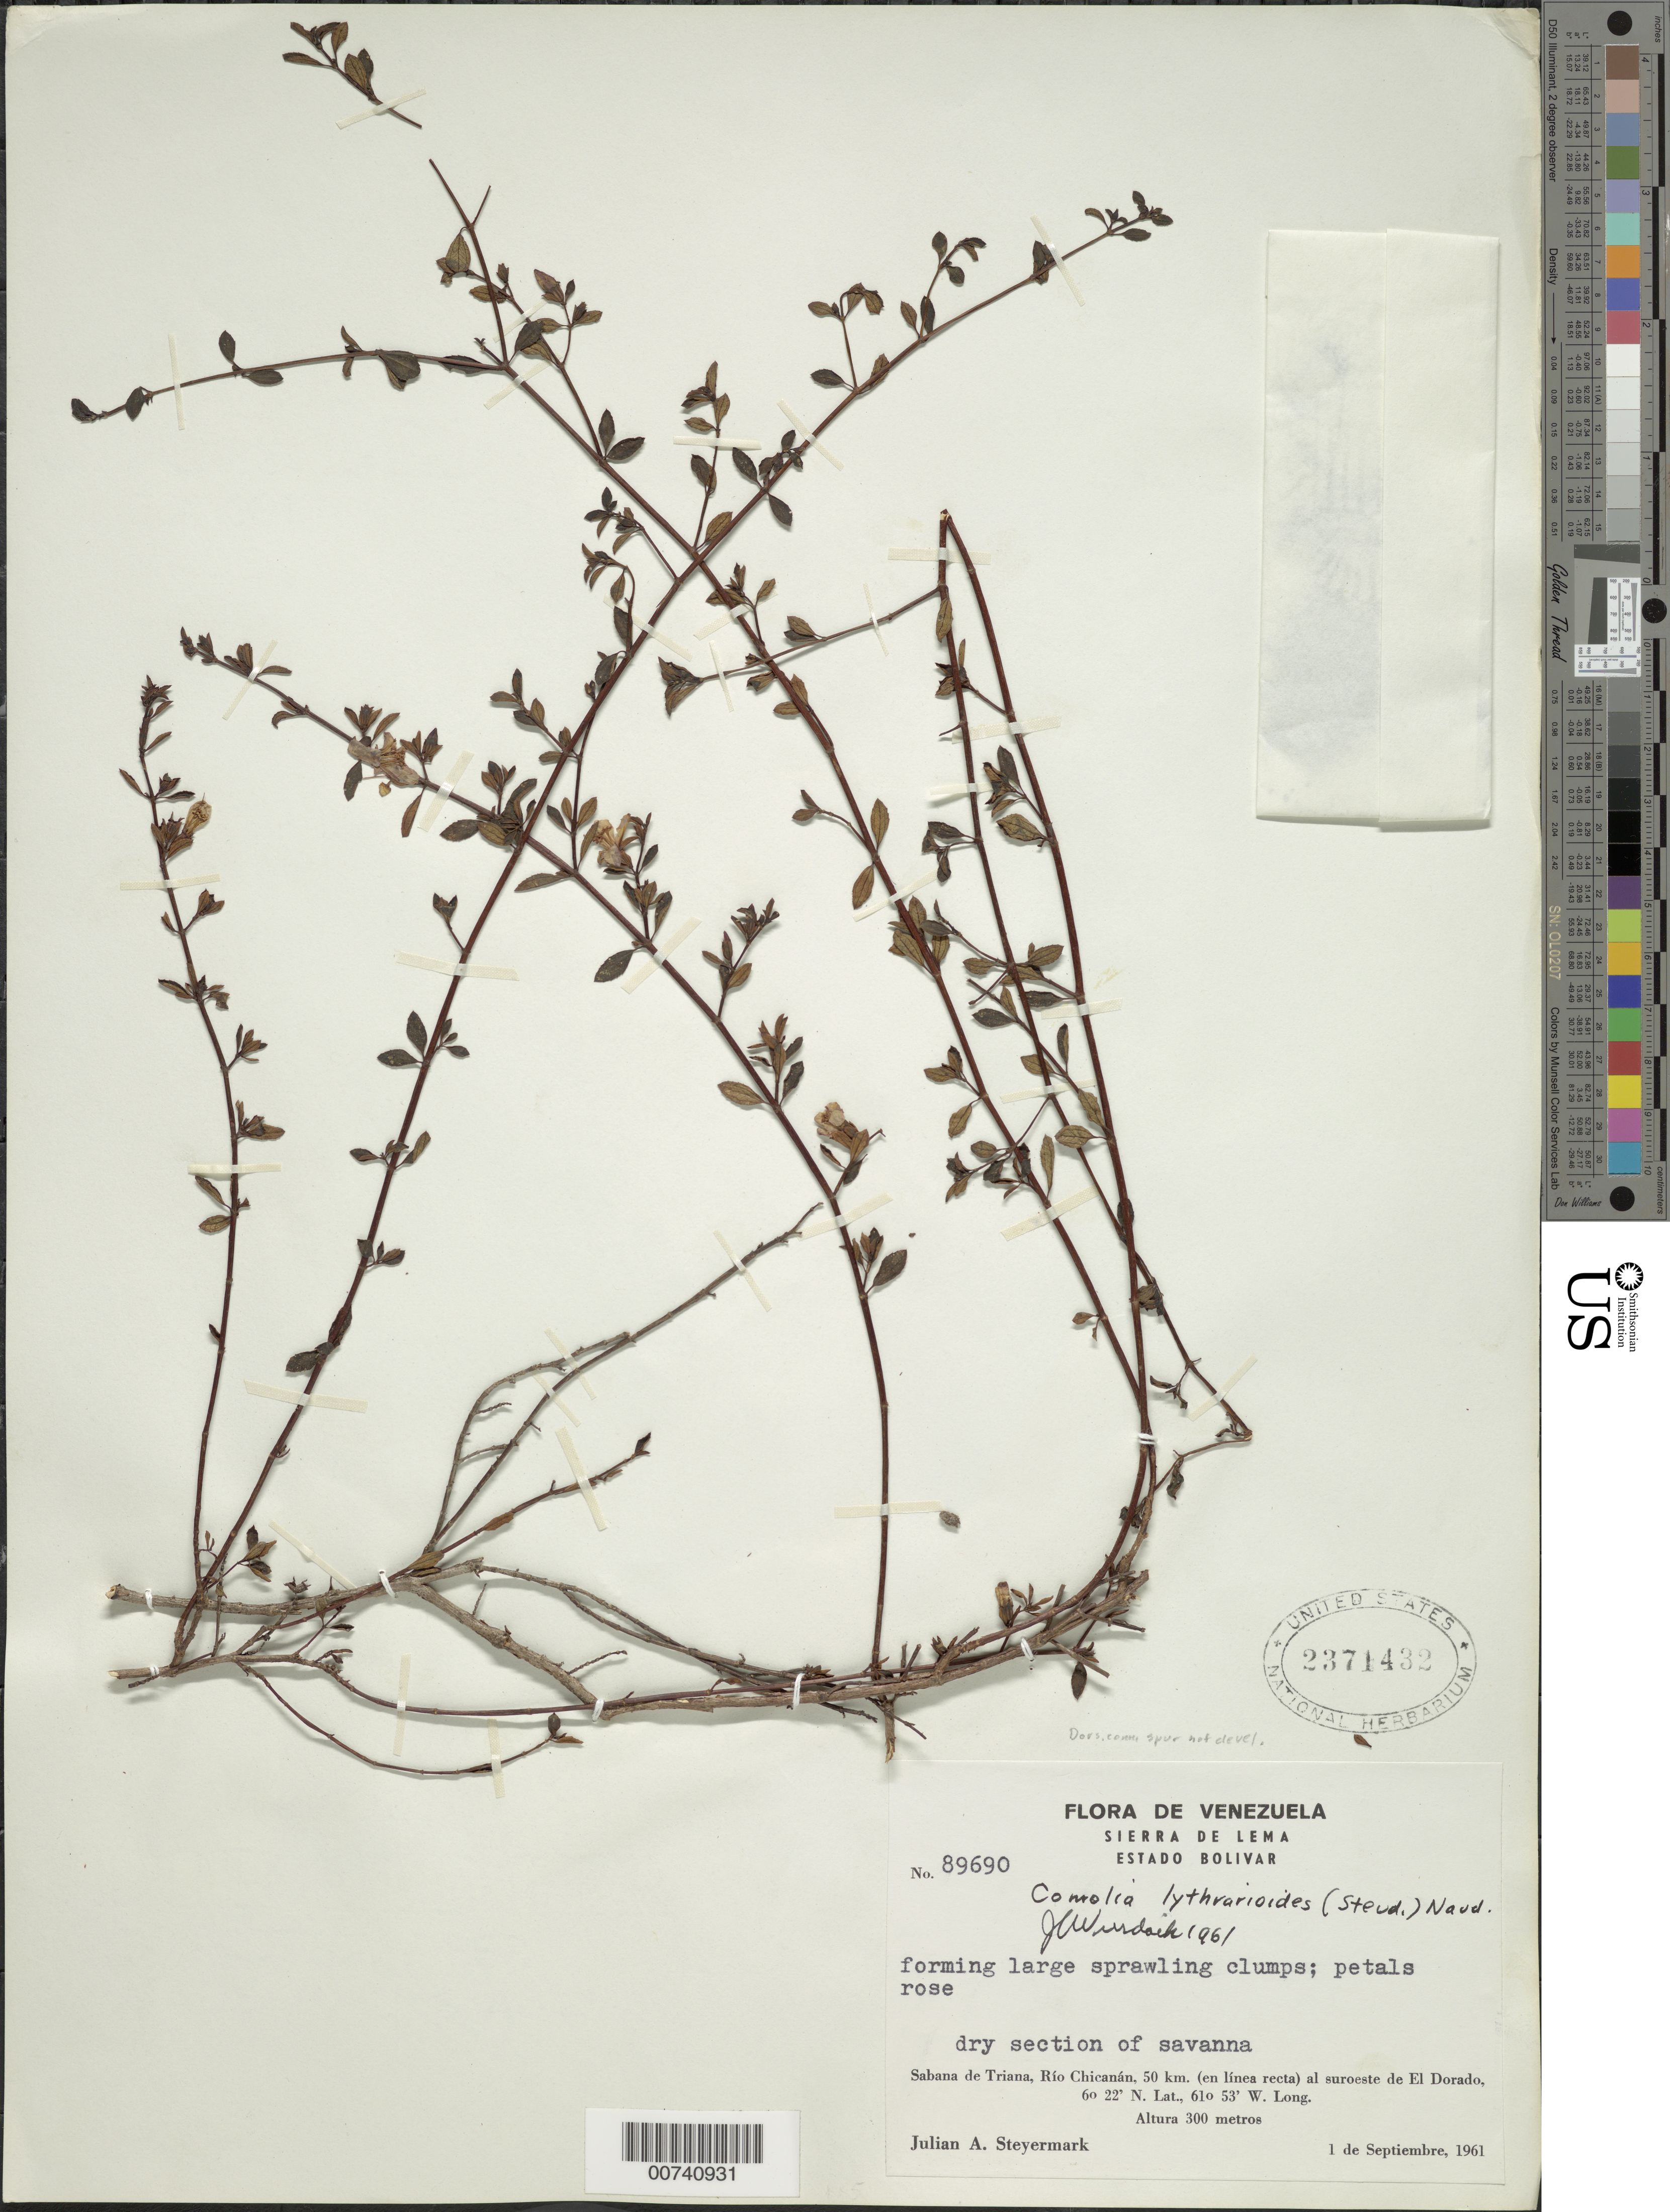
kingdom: Plantae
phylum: Tracheophyta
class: Magnoliopsida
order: Myrtales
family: Melastomataceae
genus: Comolia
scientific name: Comolia lythrarioides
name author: (Steud.) Naudin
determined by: Nunes da Silva, Diego, (RB), Jardim Botanico do Rio de Janeiro - Herbario (BRAZIL)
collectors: J. Steyermark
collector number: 89690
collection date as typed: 1-Sep-61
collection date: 1961-09-01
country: Venezuela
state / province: Bolívar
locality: Sabana de Triana, Río Chicanán, 50 km (in línea recta) al SW de El Dorado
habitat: Dry section of savanna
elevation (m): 300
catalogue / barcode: US 2371432